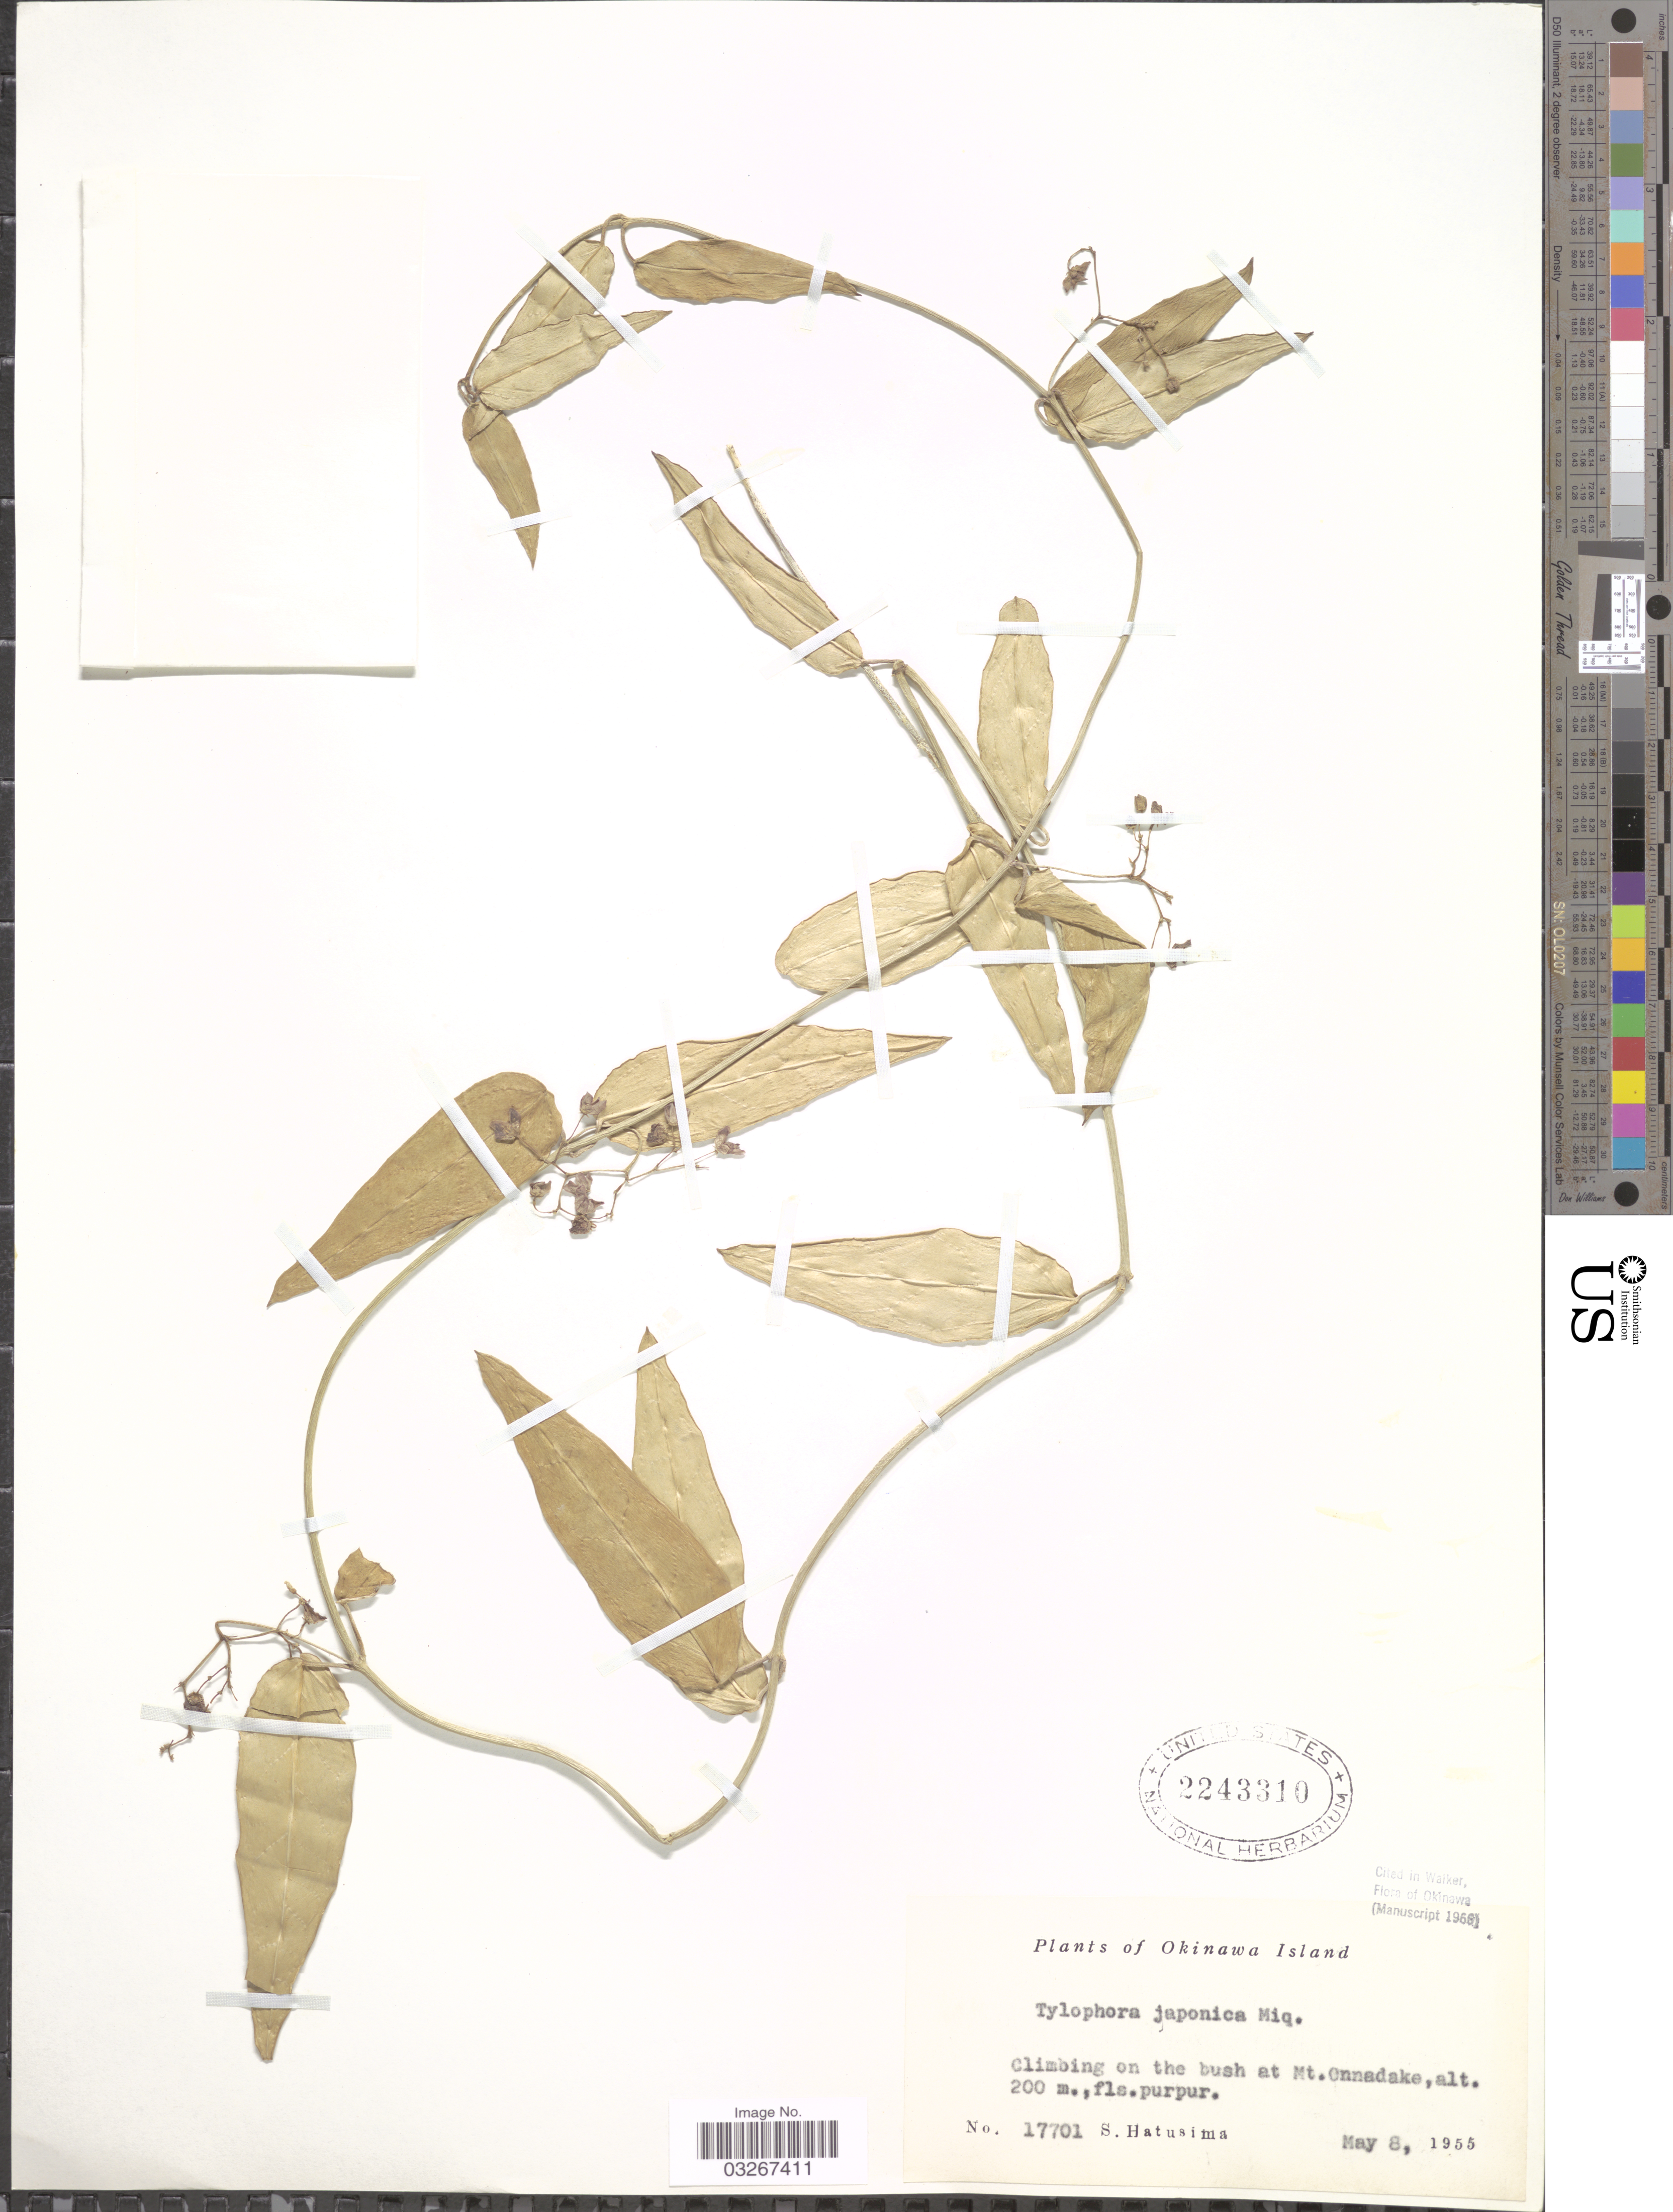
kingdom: Plantae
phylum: Tracheophyta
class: Magnoliopsida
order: Gentianales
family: Apocynaceae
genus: Tylophora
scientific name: Tylophora japonica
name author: Miq.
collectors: S. Hatusima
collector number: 17701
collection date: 1955-05-08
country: Japan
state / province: Okinawa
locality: Climbing on the bush at Mt. Onnadake.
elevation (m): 200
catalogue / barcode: US 2243310